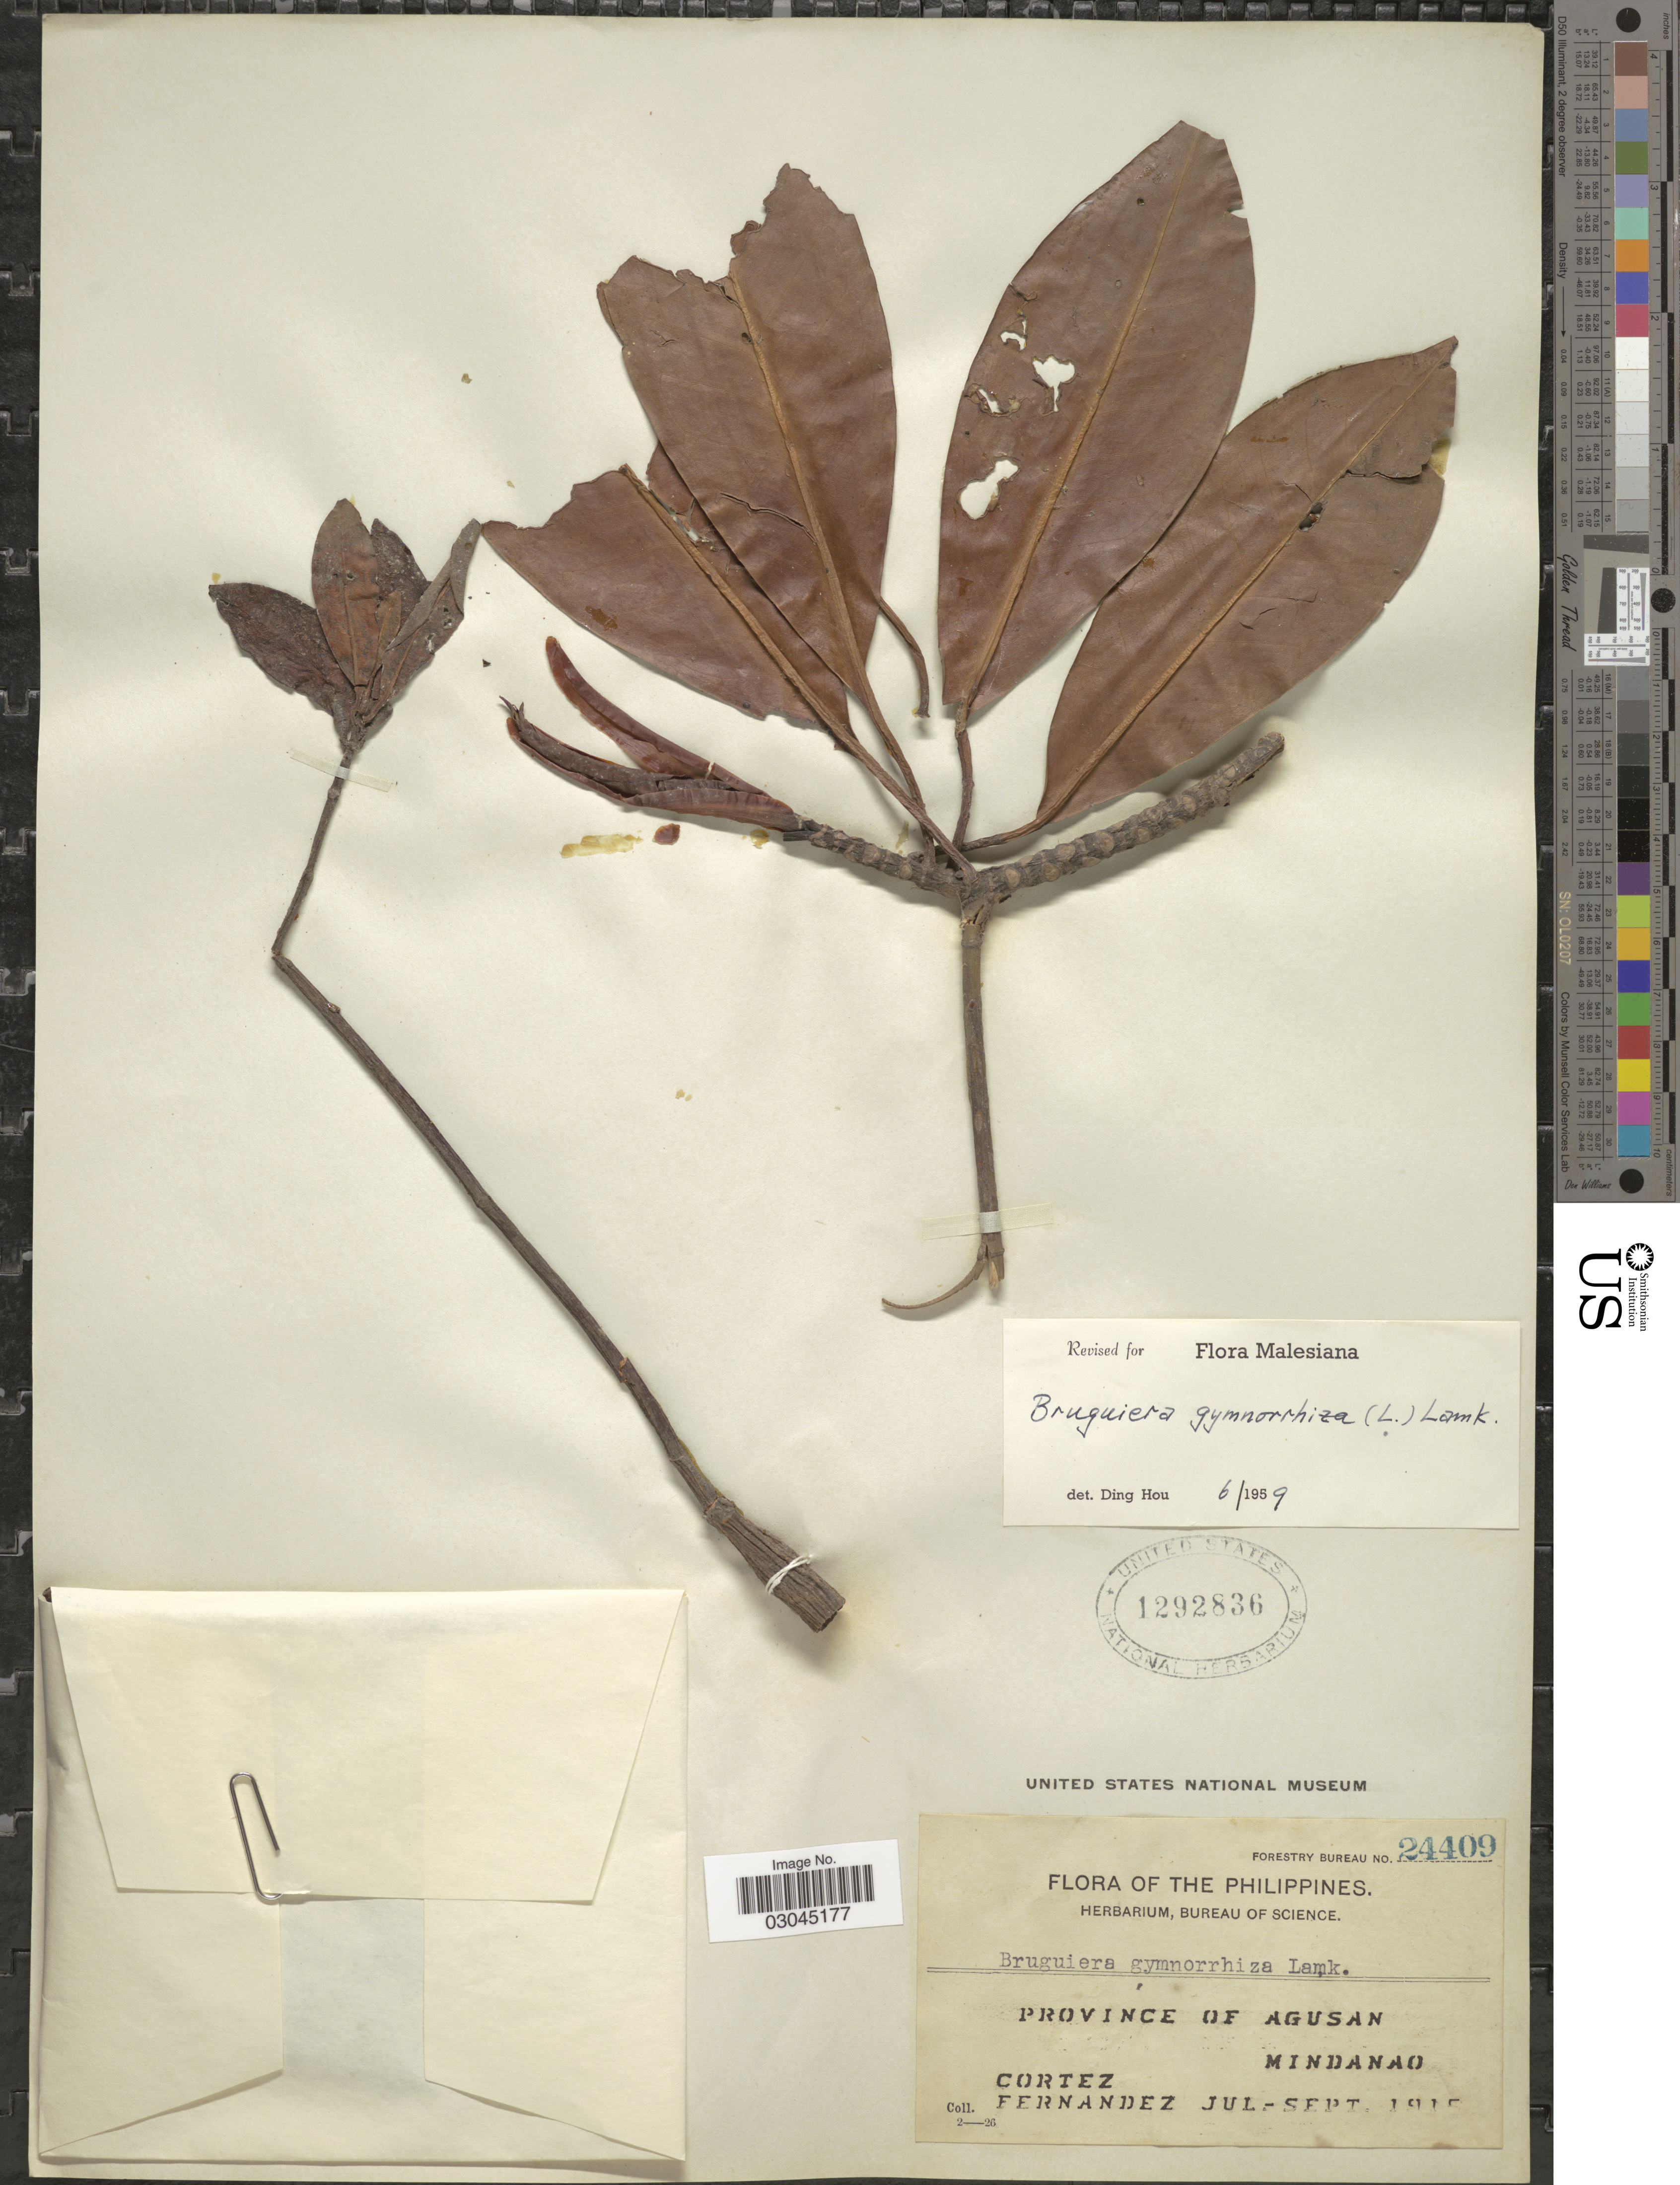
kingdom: Plantae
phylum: Tracheophyta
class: Magnoliopsida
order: Malpighiales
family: Rhizophoraceae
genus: Bruguiera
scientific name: Bruguiera gymnorhiza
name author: (L.) Savigny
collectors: -. Cortez & -- Fernandez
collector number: Forestry Bureau 24409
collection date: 1915-07/1915-09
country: Philippines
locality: Province of Agusan. Mindanao.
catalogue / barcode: US 1292836